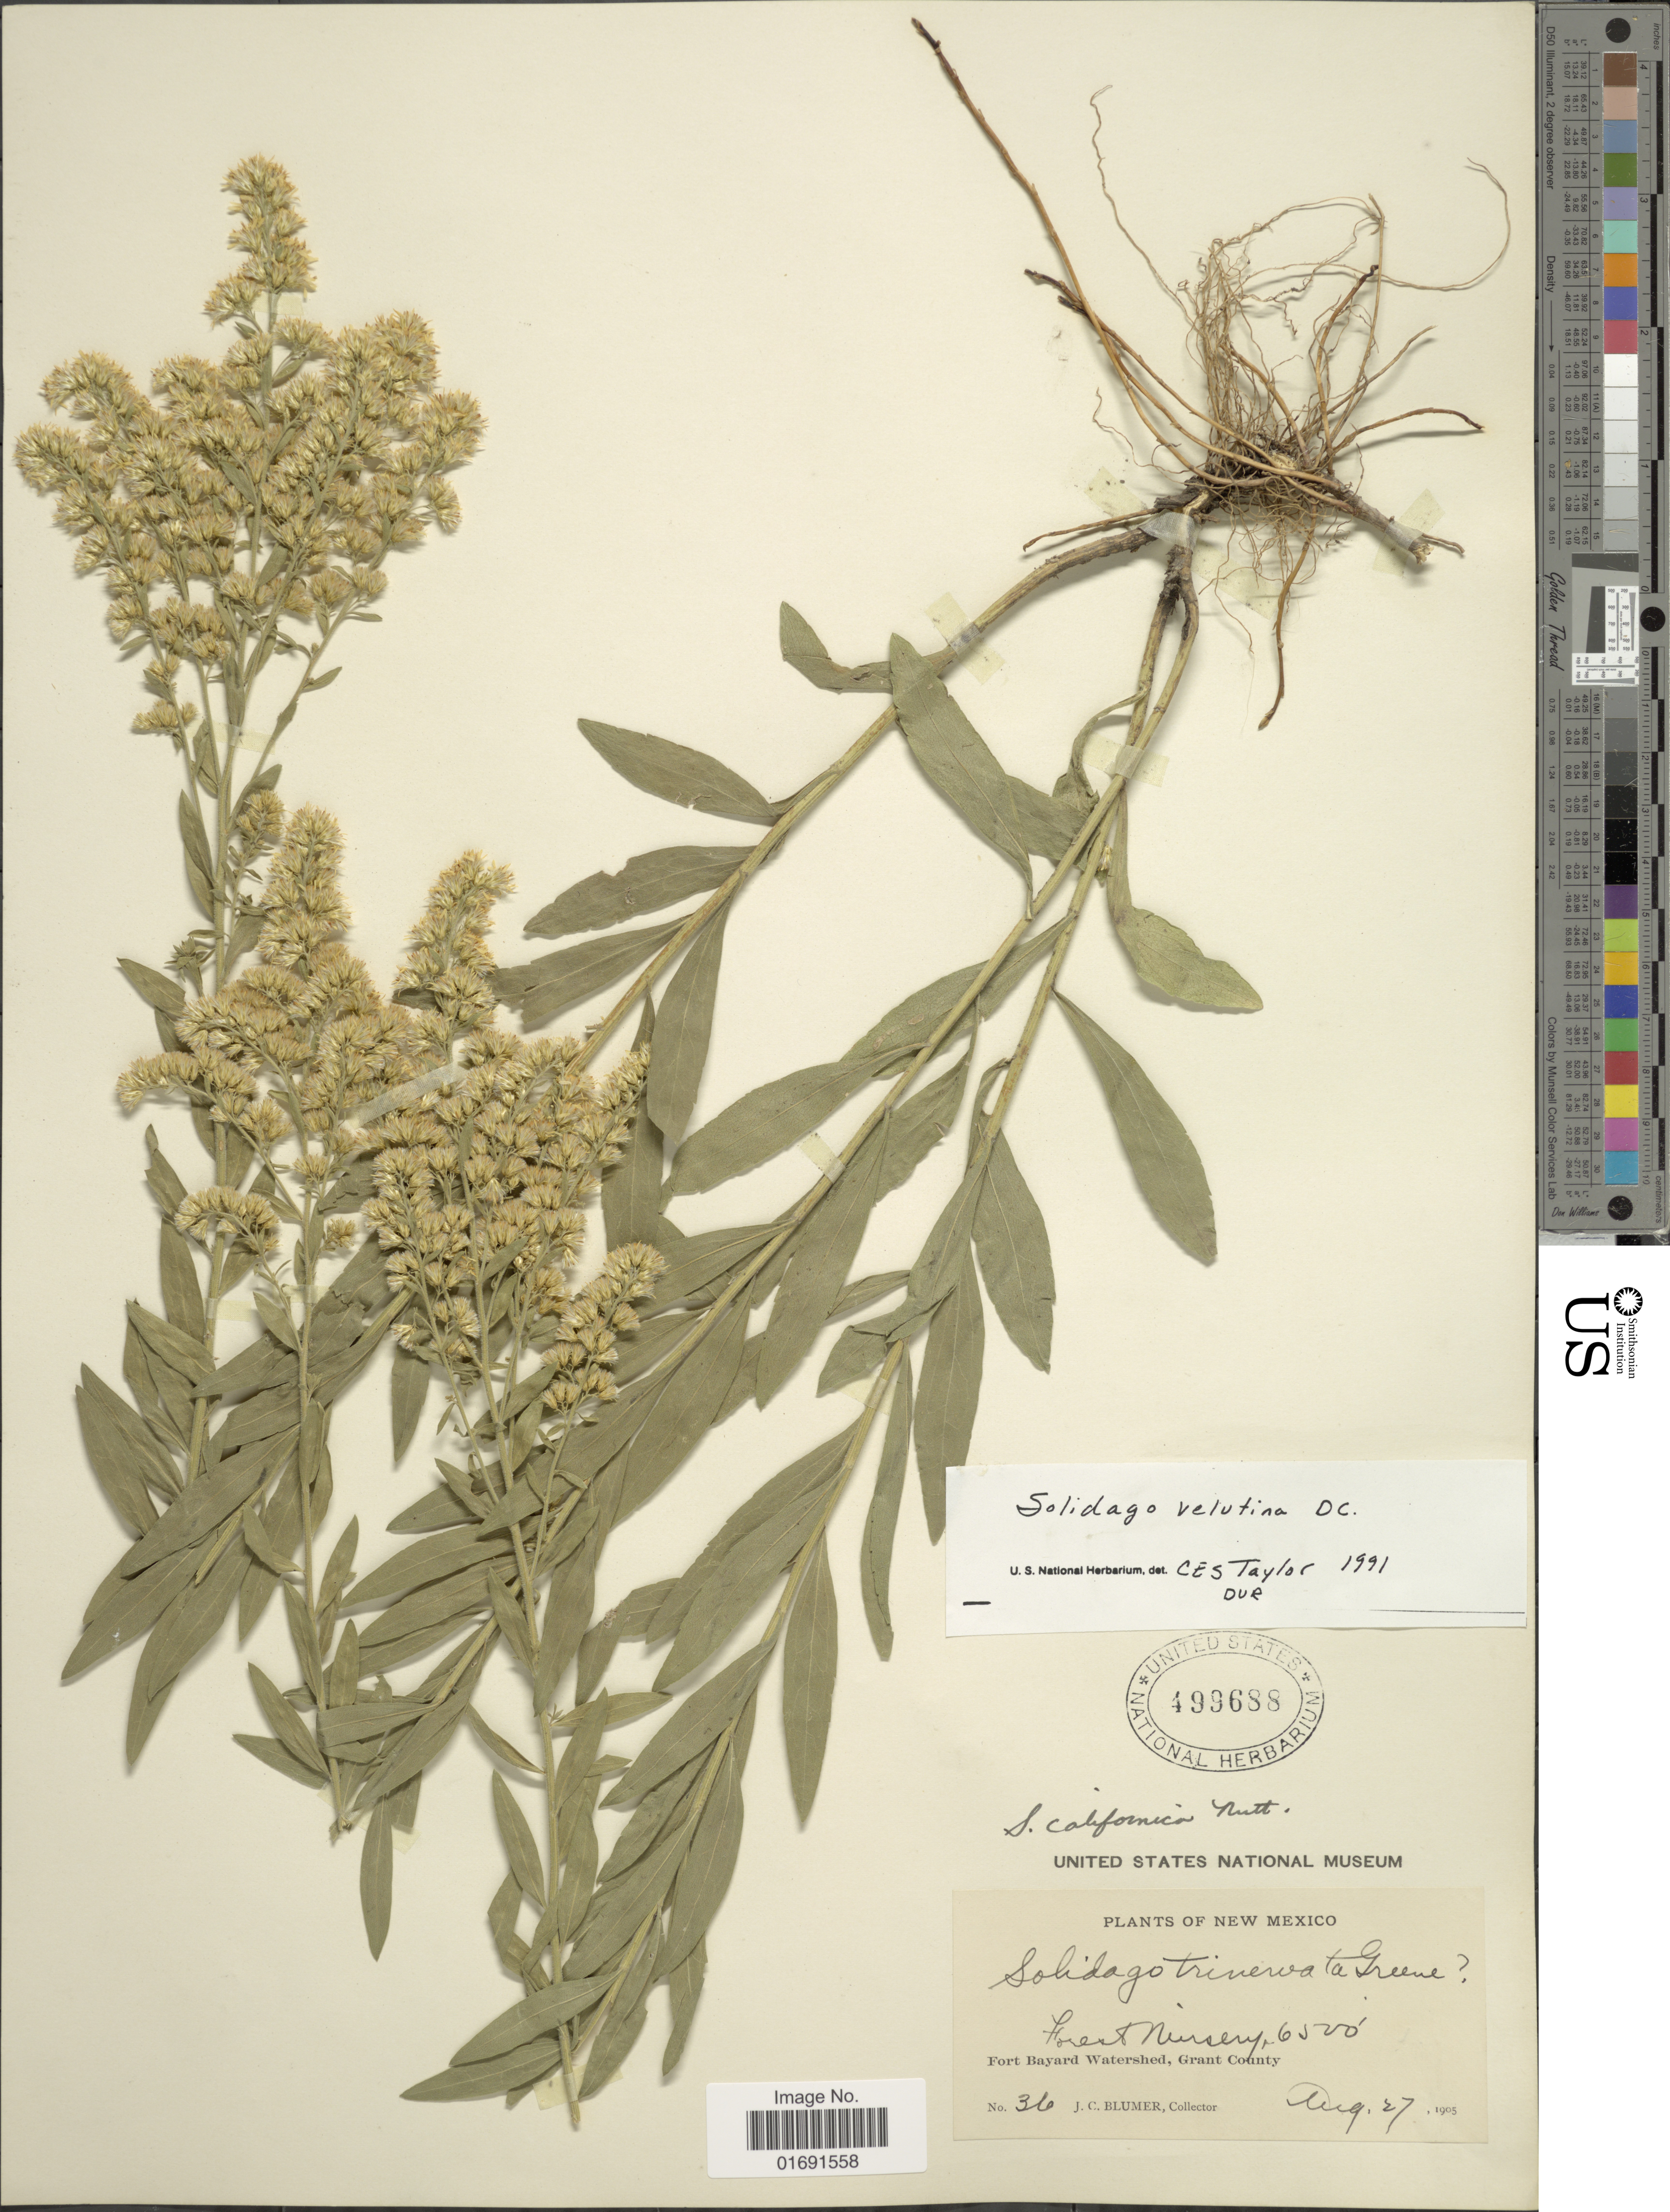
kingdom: Plantae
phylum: Tracheophyta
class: Magnoliopsida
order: Asterales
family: Asteraceae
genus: Solidago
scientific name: Solidago velutina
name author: DC.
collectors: J. C. Blumer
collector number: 36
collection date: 1905-08-27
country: United States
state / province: New Mexico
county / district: Grant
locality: Forest Nursery, Fort Bayard Watershed, Grant County.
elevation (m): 1981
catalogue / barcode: US 499688